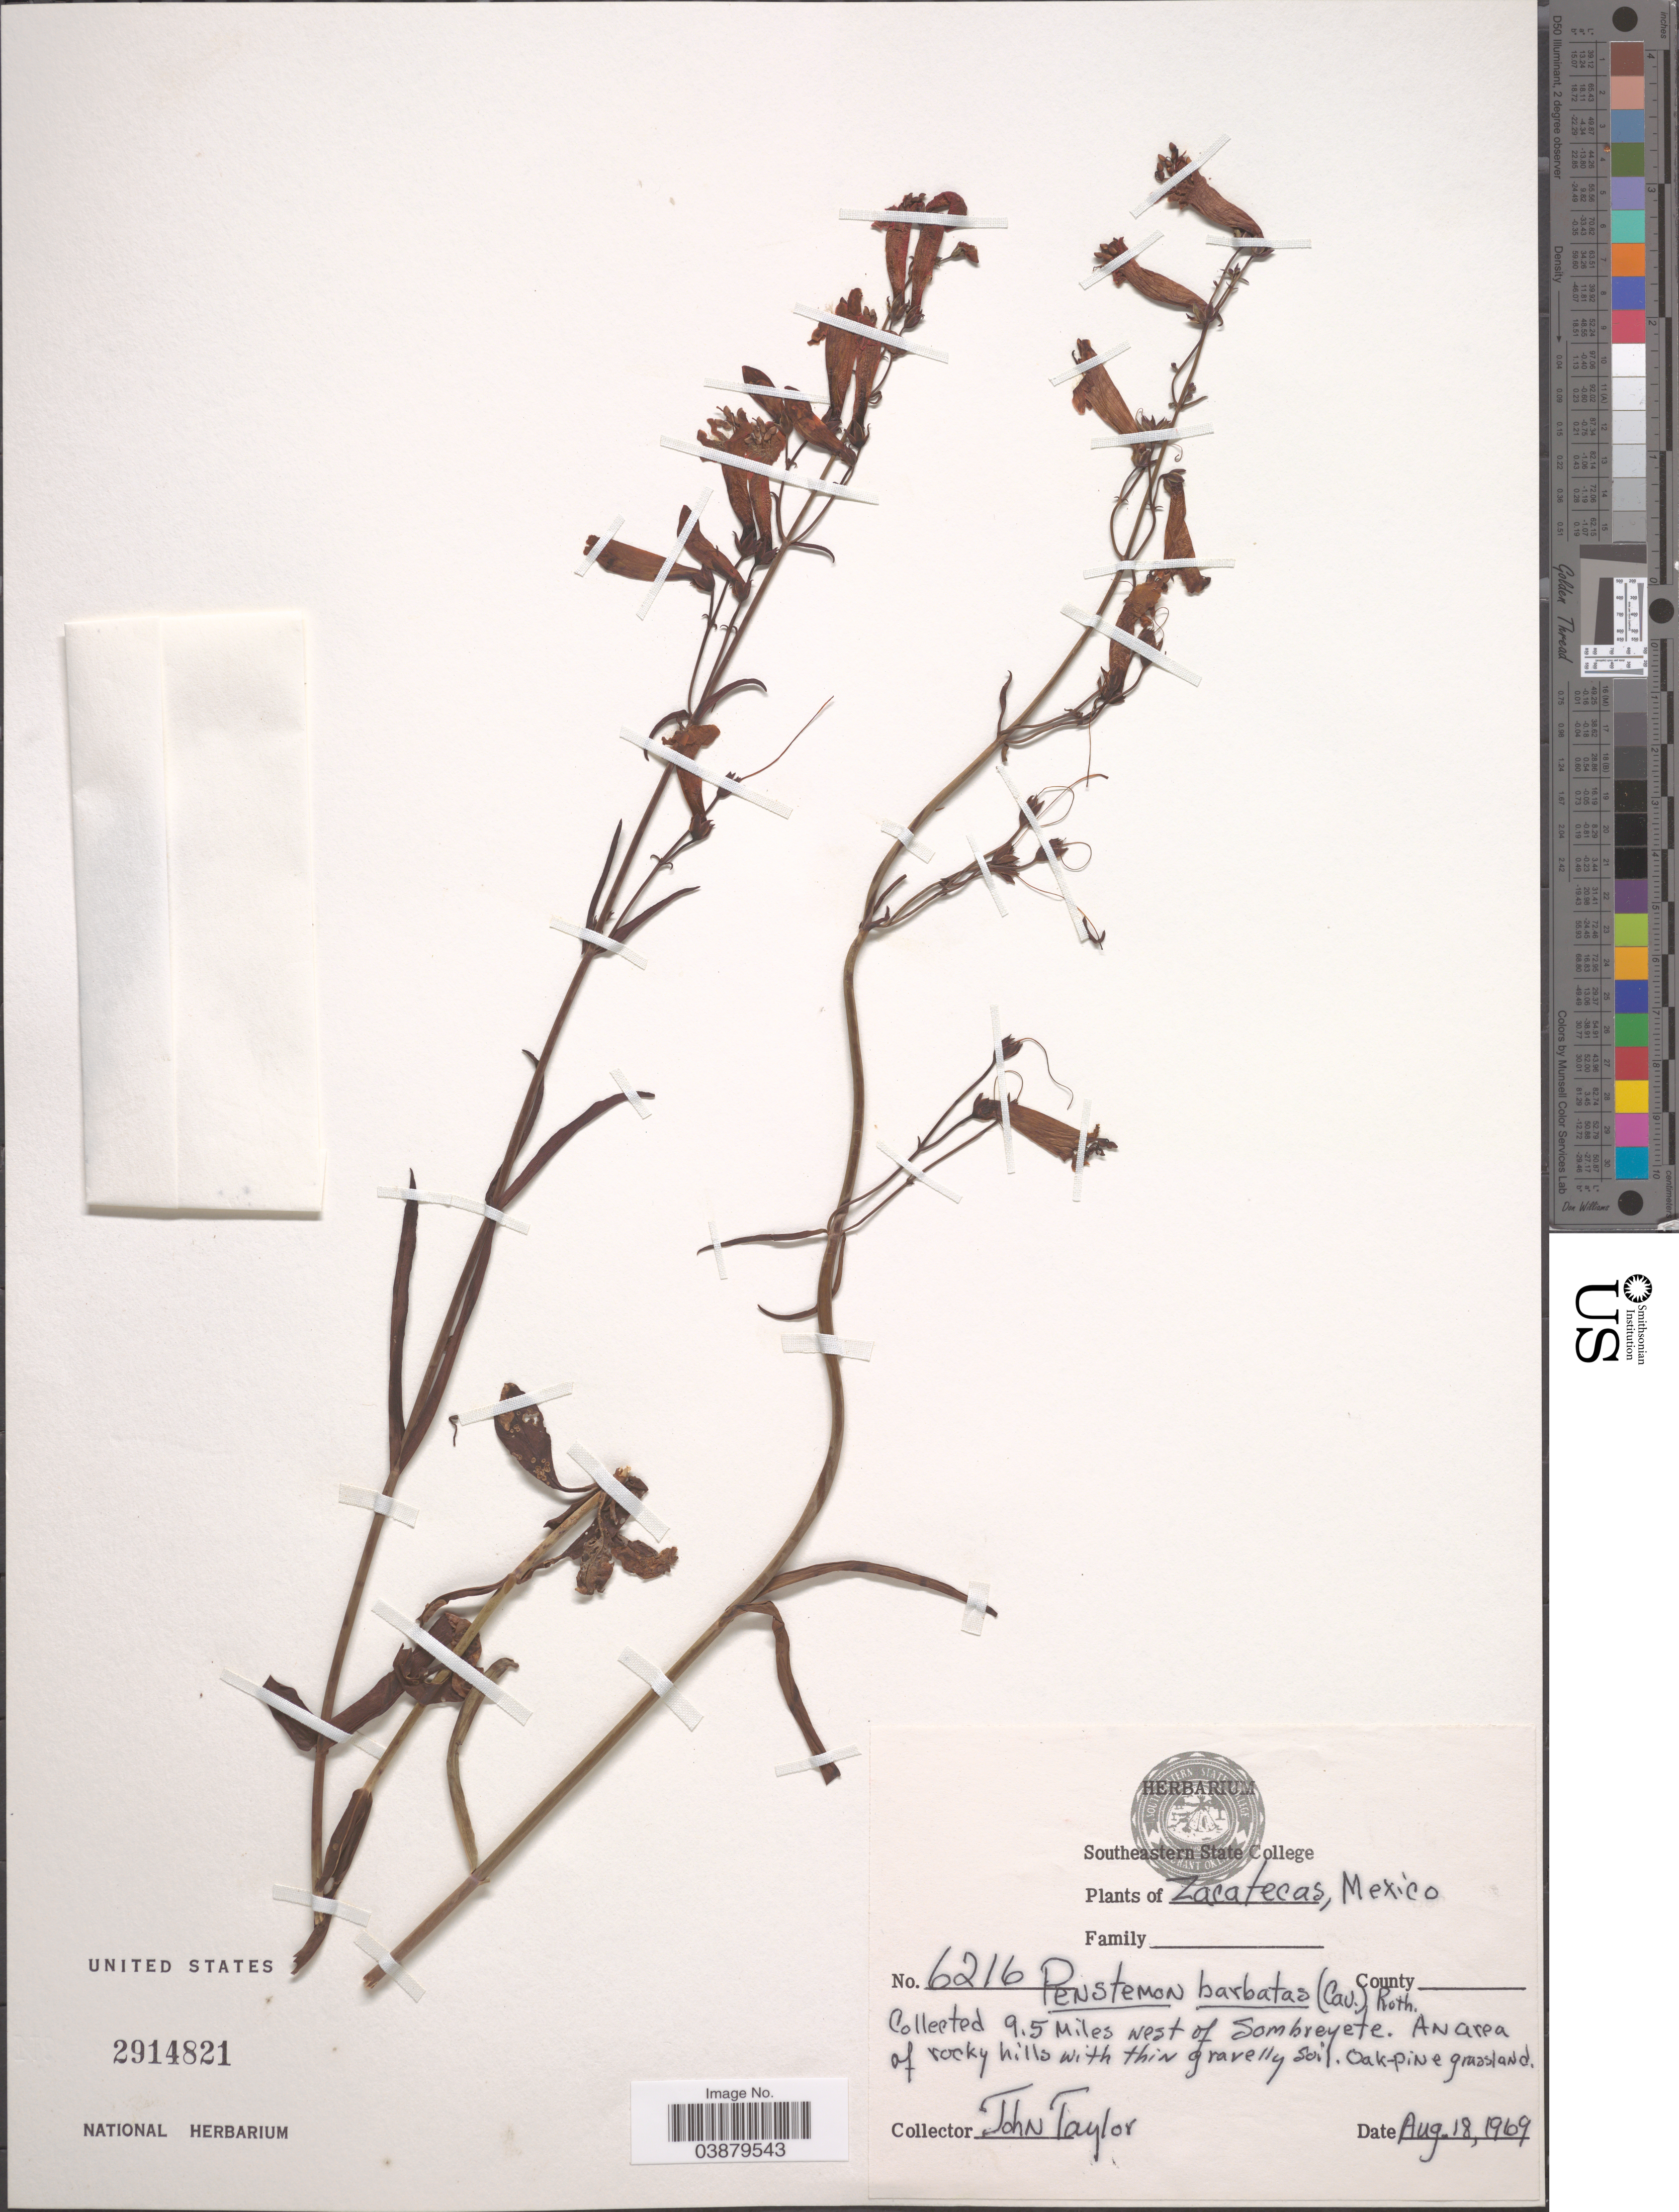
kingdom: Plantae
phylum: Tracheophyta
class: Magnoliopsida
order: Lamiales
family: Plantaginaceae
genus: Penstemon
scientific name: Penstemon barbatus subsp. barbatus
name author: (Cav.) Roth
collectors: J. Taylor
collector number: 6216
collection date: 1969-08-18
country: Mexico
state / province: Zacatecas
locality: Collected 9.5 miles west of Sombreyete.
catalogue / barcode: US 2914821